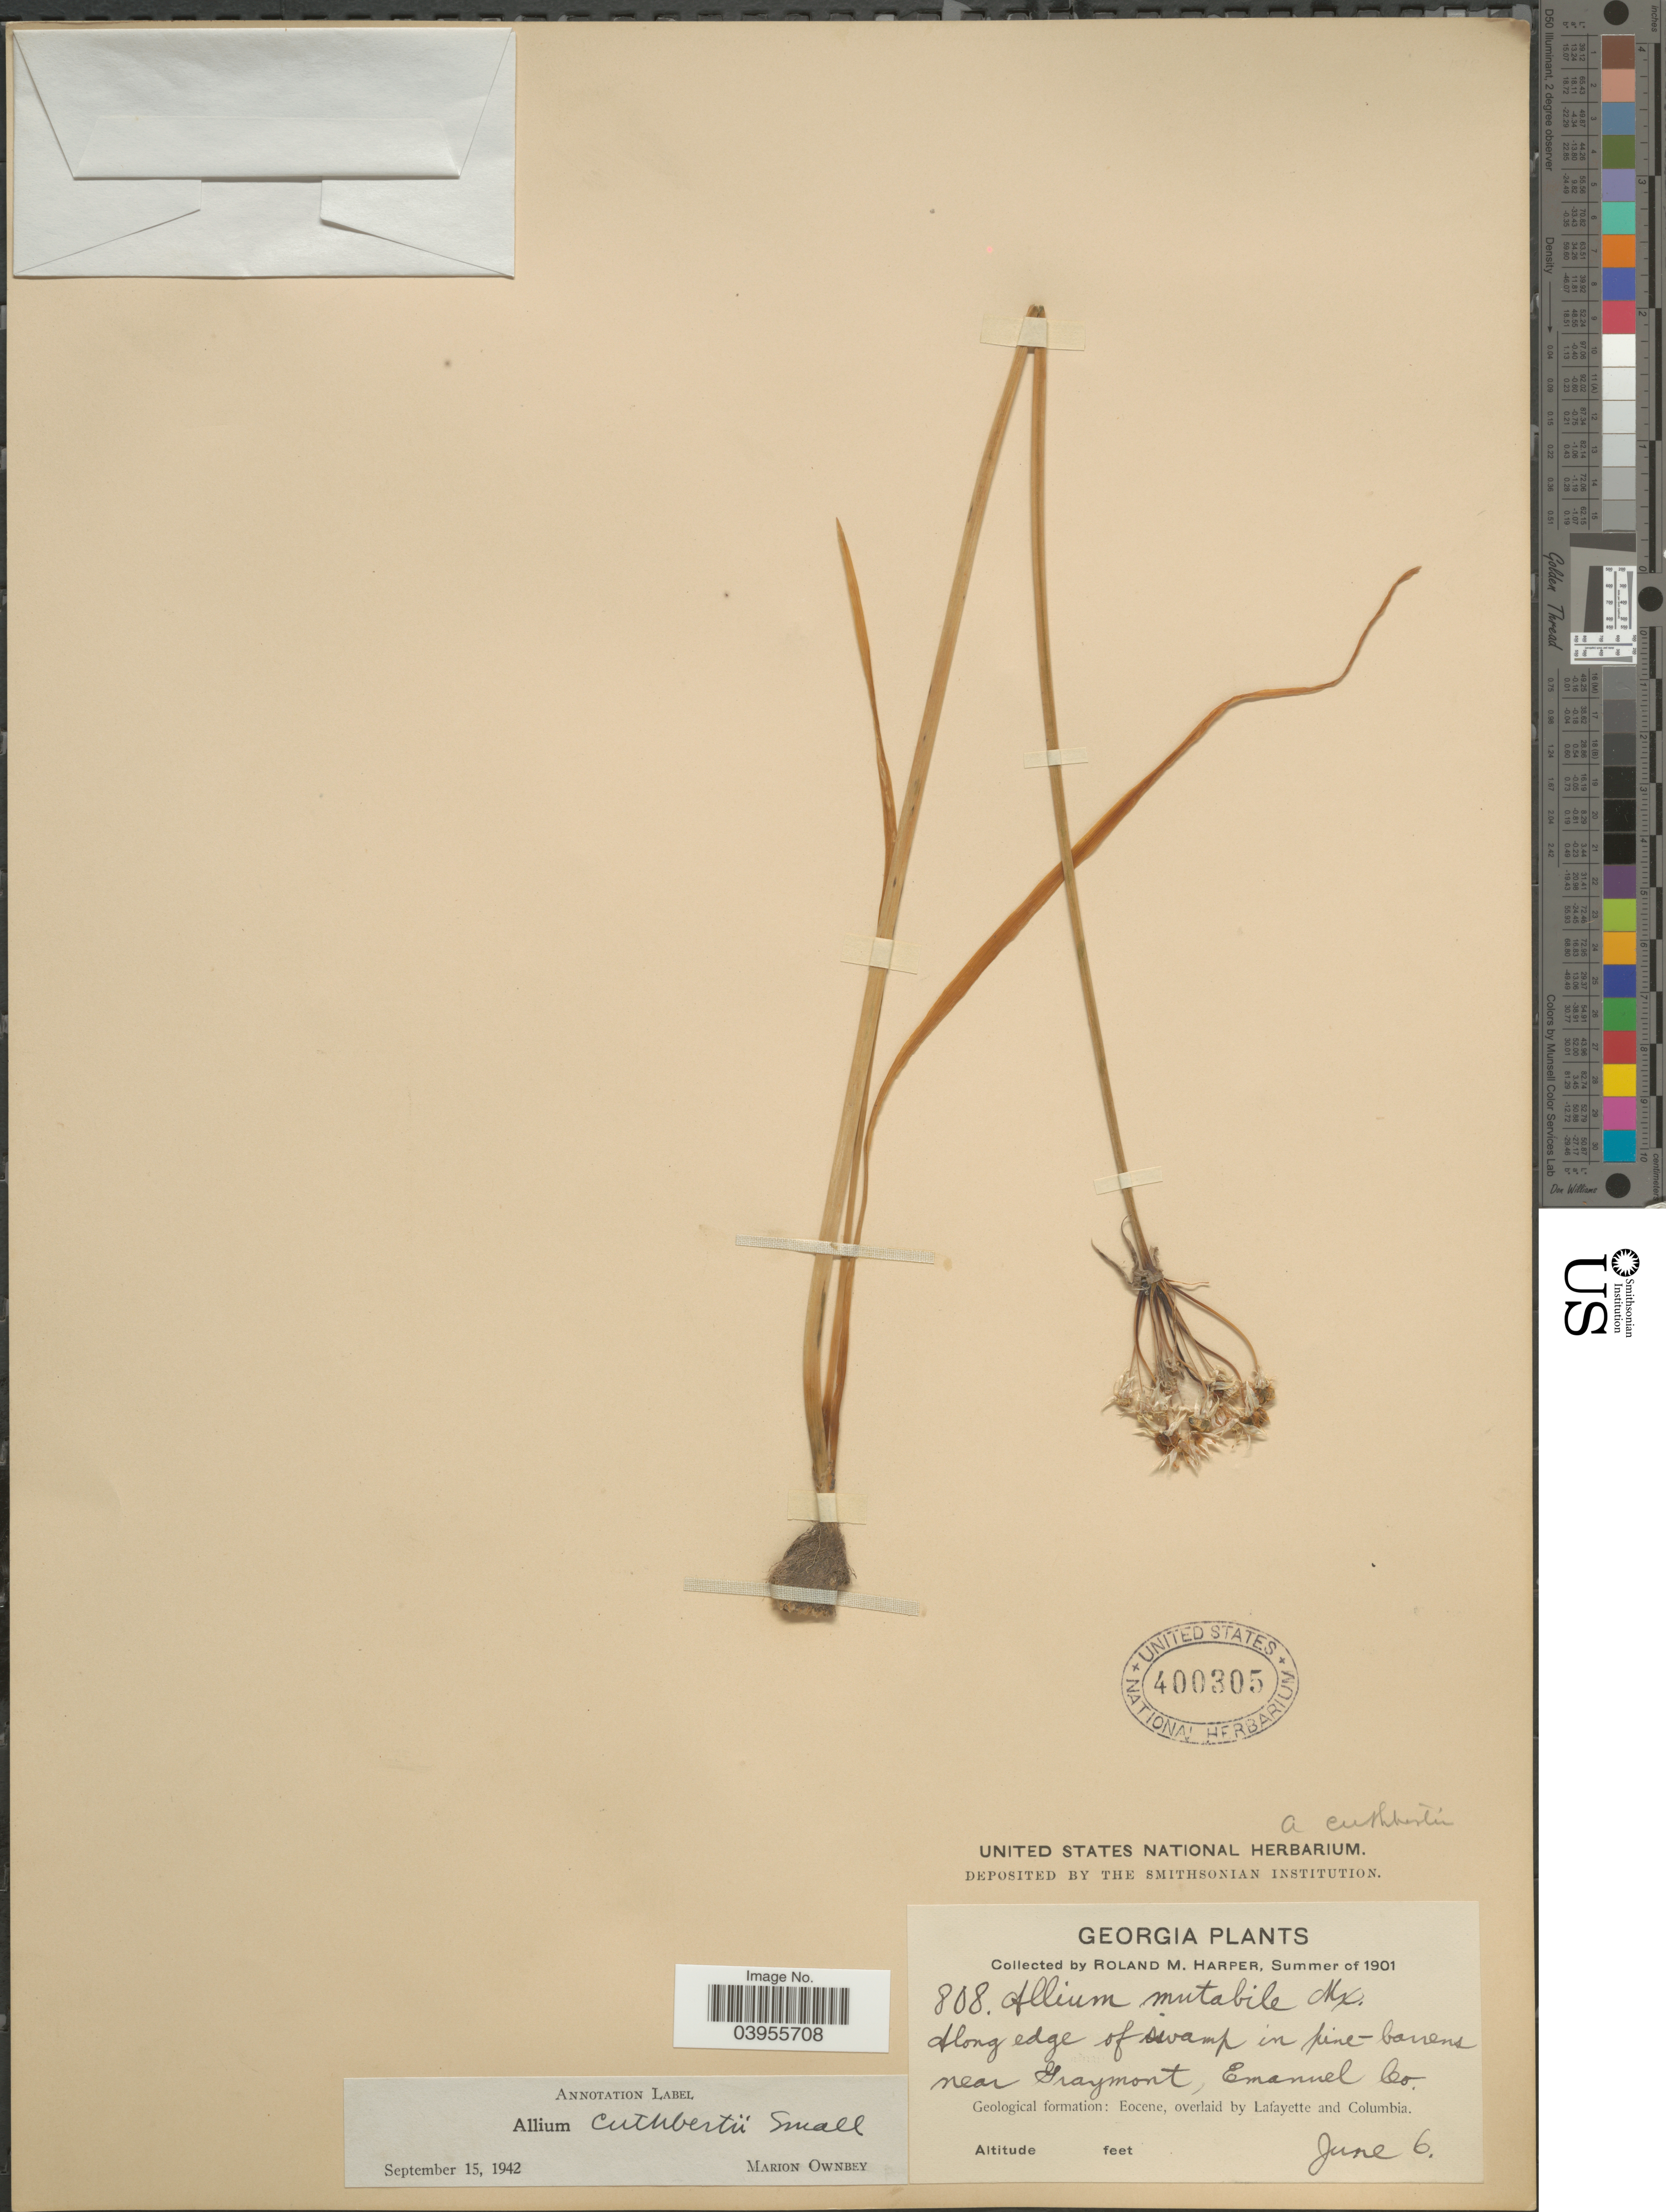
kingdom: Plantae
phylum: Tracheophyta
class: Liliopsida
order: Asparagales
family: Amaryllidaceae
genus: Allium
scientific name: Allium cuthbertii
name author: Small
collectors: R. M. Harper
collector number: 808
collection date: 1901-06-06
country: United States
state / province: Georgia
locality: Along edge of swamp in pine-barrens near Graymont, Emanuel Co. Geological formation: Eocene, overlaid by Lafayette and Columbia.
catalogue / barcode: US 400305